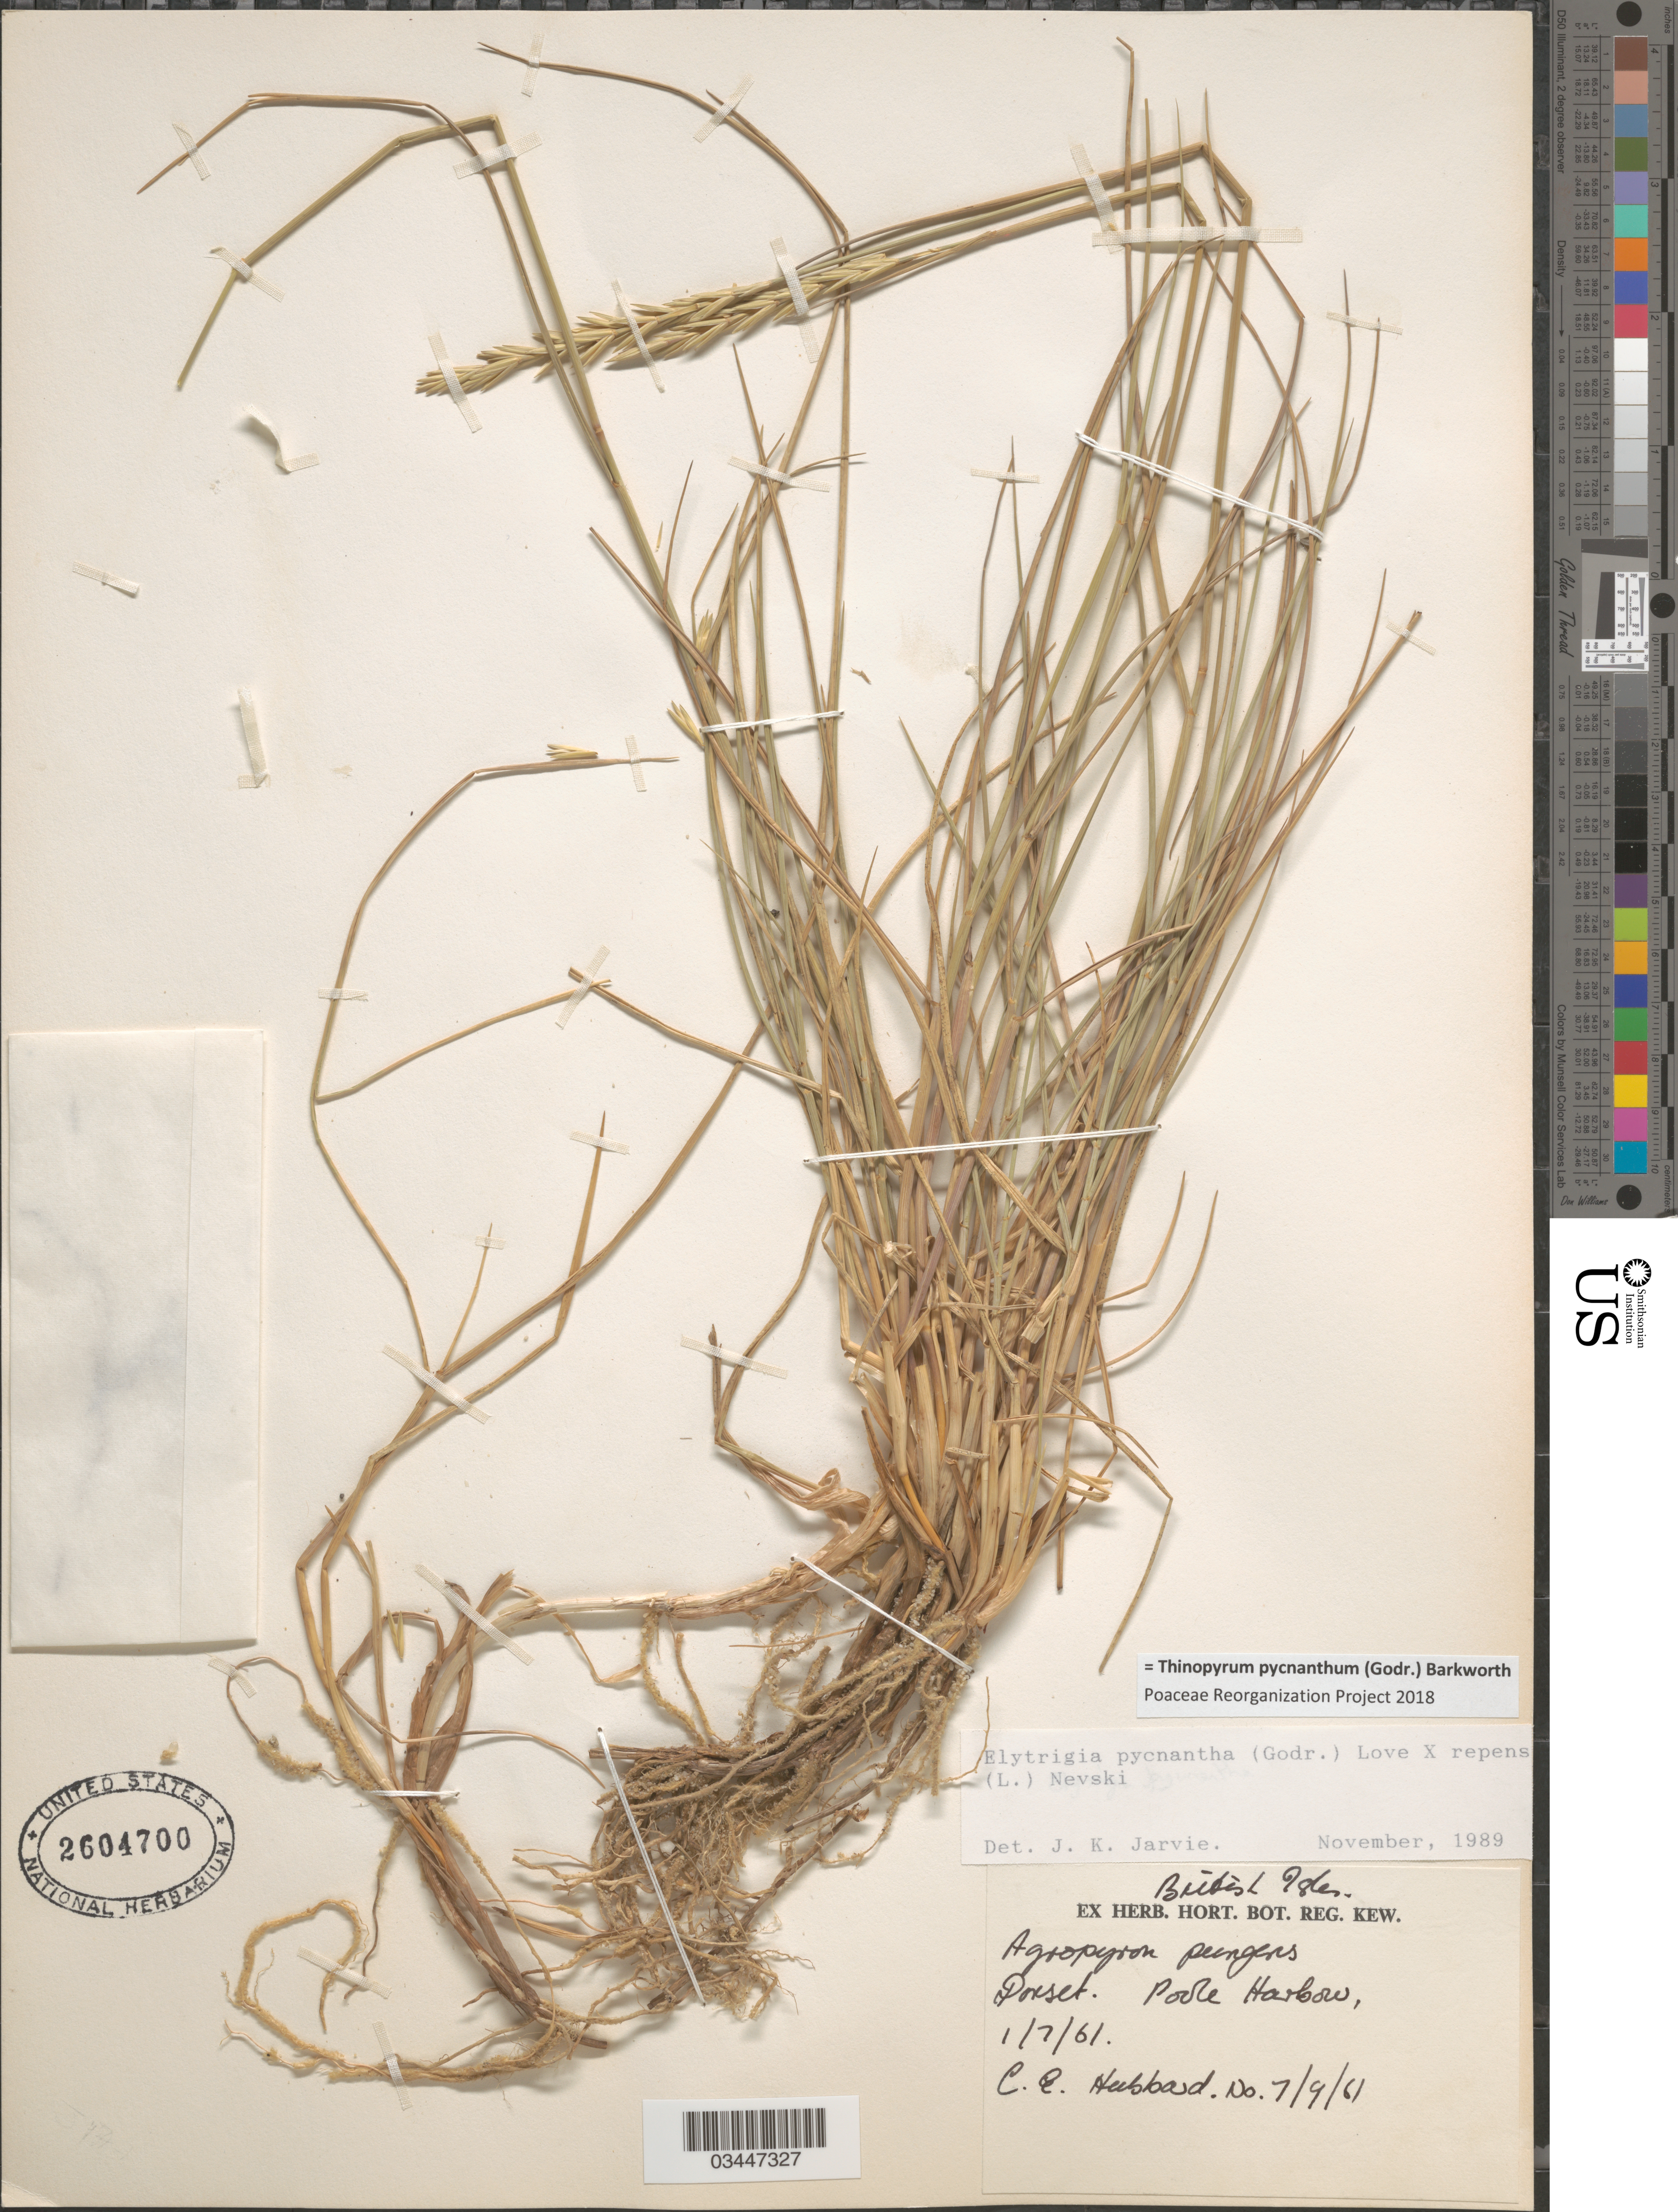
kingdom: Plantae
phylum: Tracheophyta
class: Liliopsida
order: Poales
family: Poaceae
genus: Thinopyrum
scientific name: Thinopyrum pycnanthum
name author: (Godr.) Barkworth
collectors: C. E. Hubbard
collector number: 7/9/61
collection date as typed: Transcribed d/m/y: 1/7/61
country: United Kingdom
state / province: England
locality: Dorset. Poole Harbour.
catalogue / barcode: US 2604700